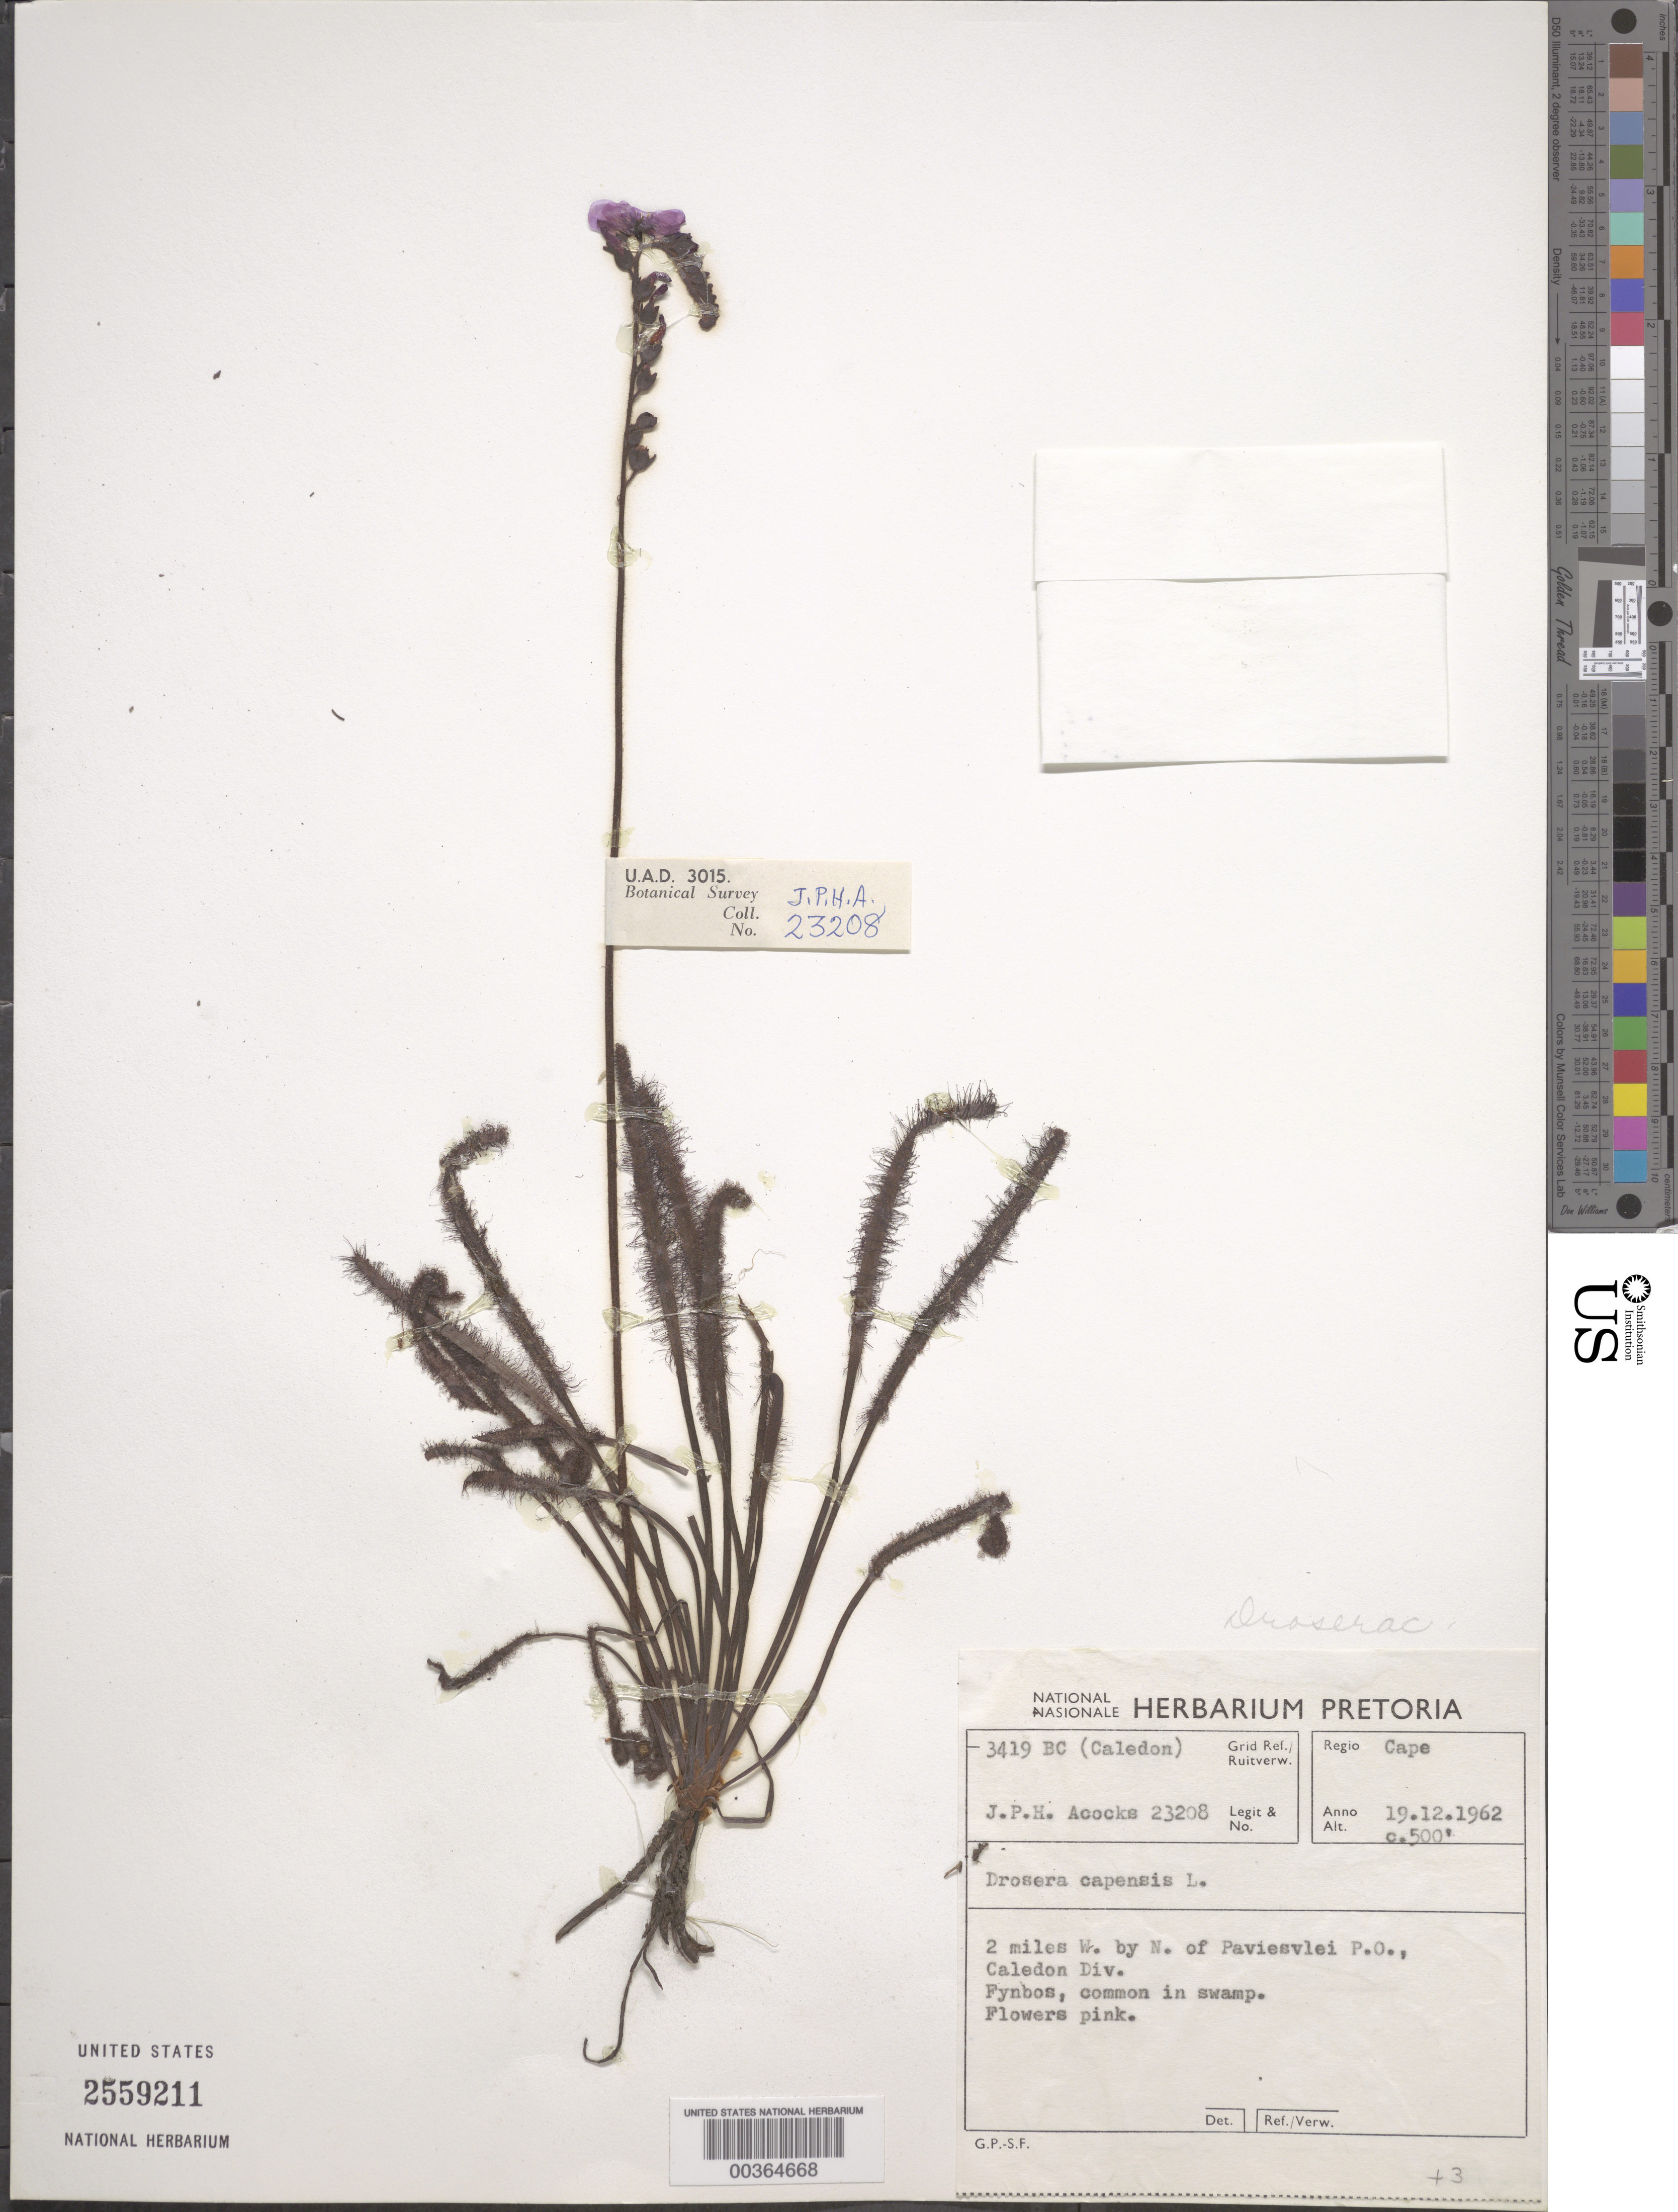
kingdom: Plantae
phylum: Tracheophyta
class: Magnoliopsida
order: Caryophyllales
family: Droseraceae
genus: Drosera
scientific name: Drosera capensis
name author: L.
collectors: J. P. Acocks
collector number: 23208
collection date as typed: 19 Dec 1962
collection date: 1962-12-19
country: South Africa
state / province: Western Cape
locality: Nw of paviesvlei p.o., caledon div.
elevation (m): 152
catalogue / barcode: US 2559211